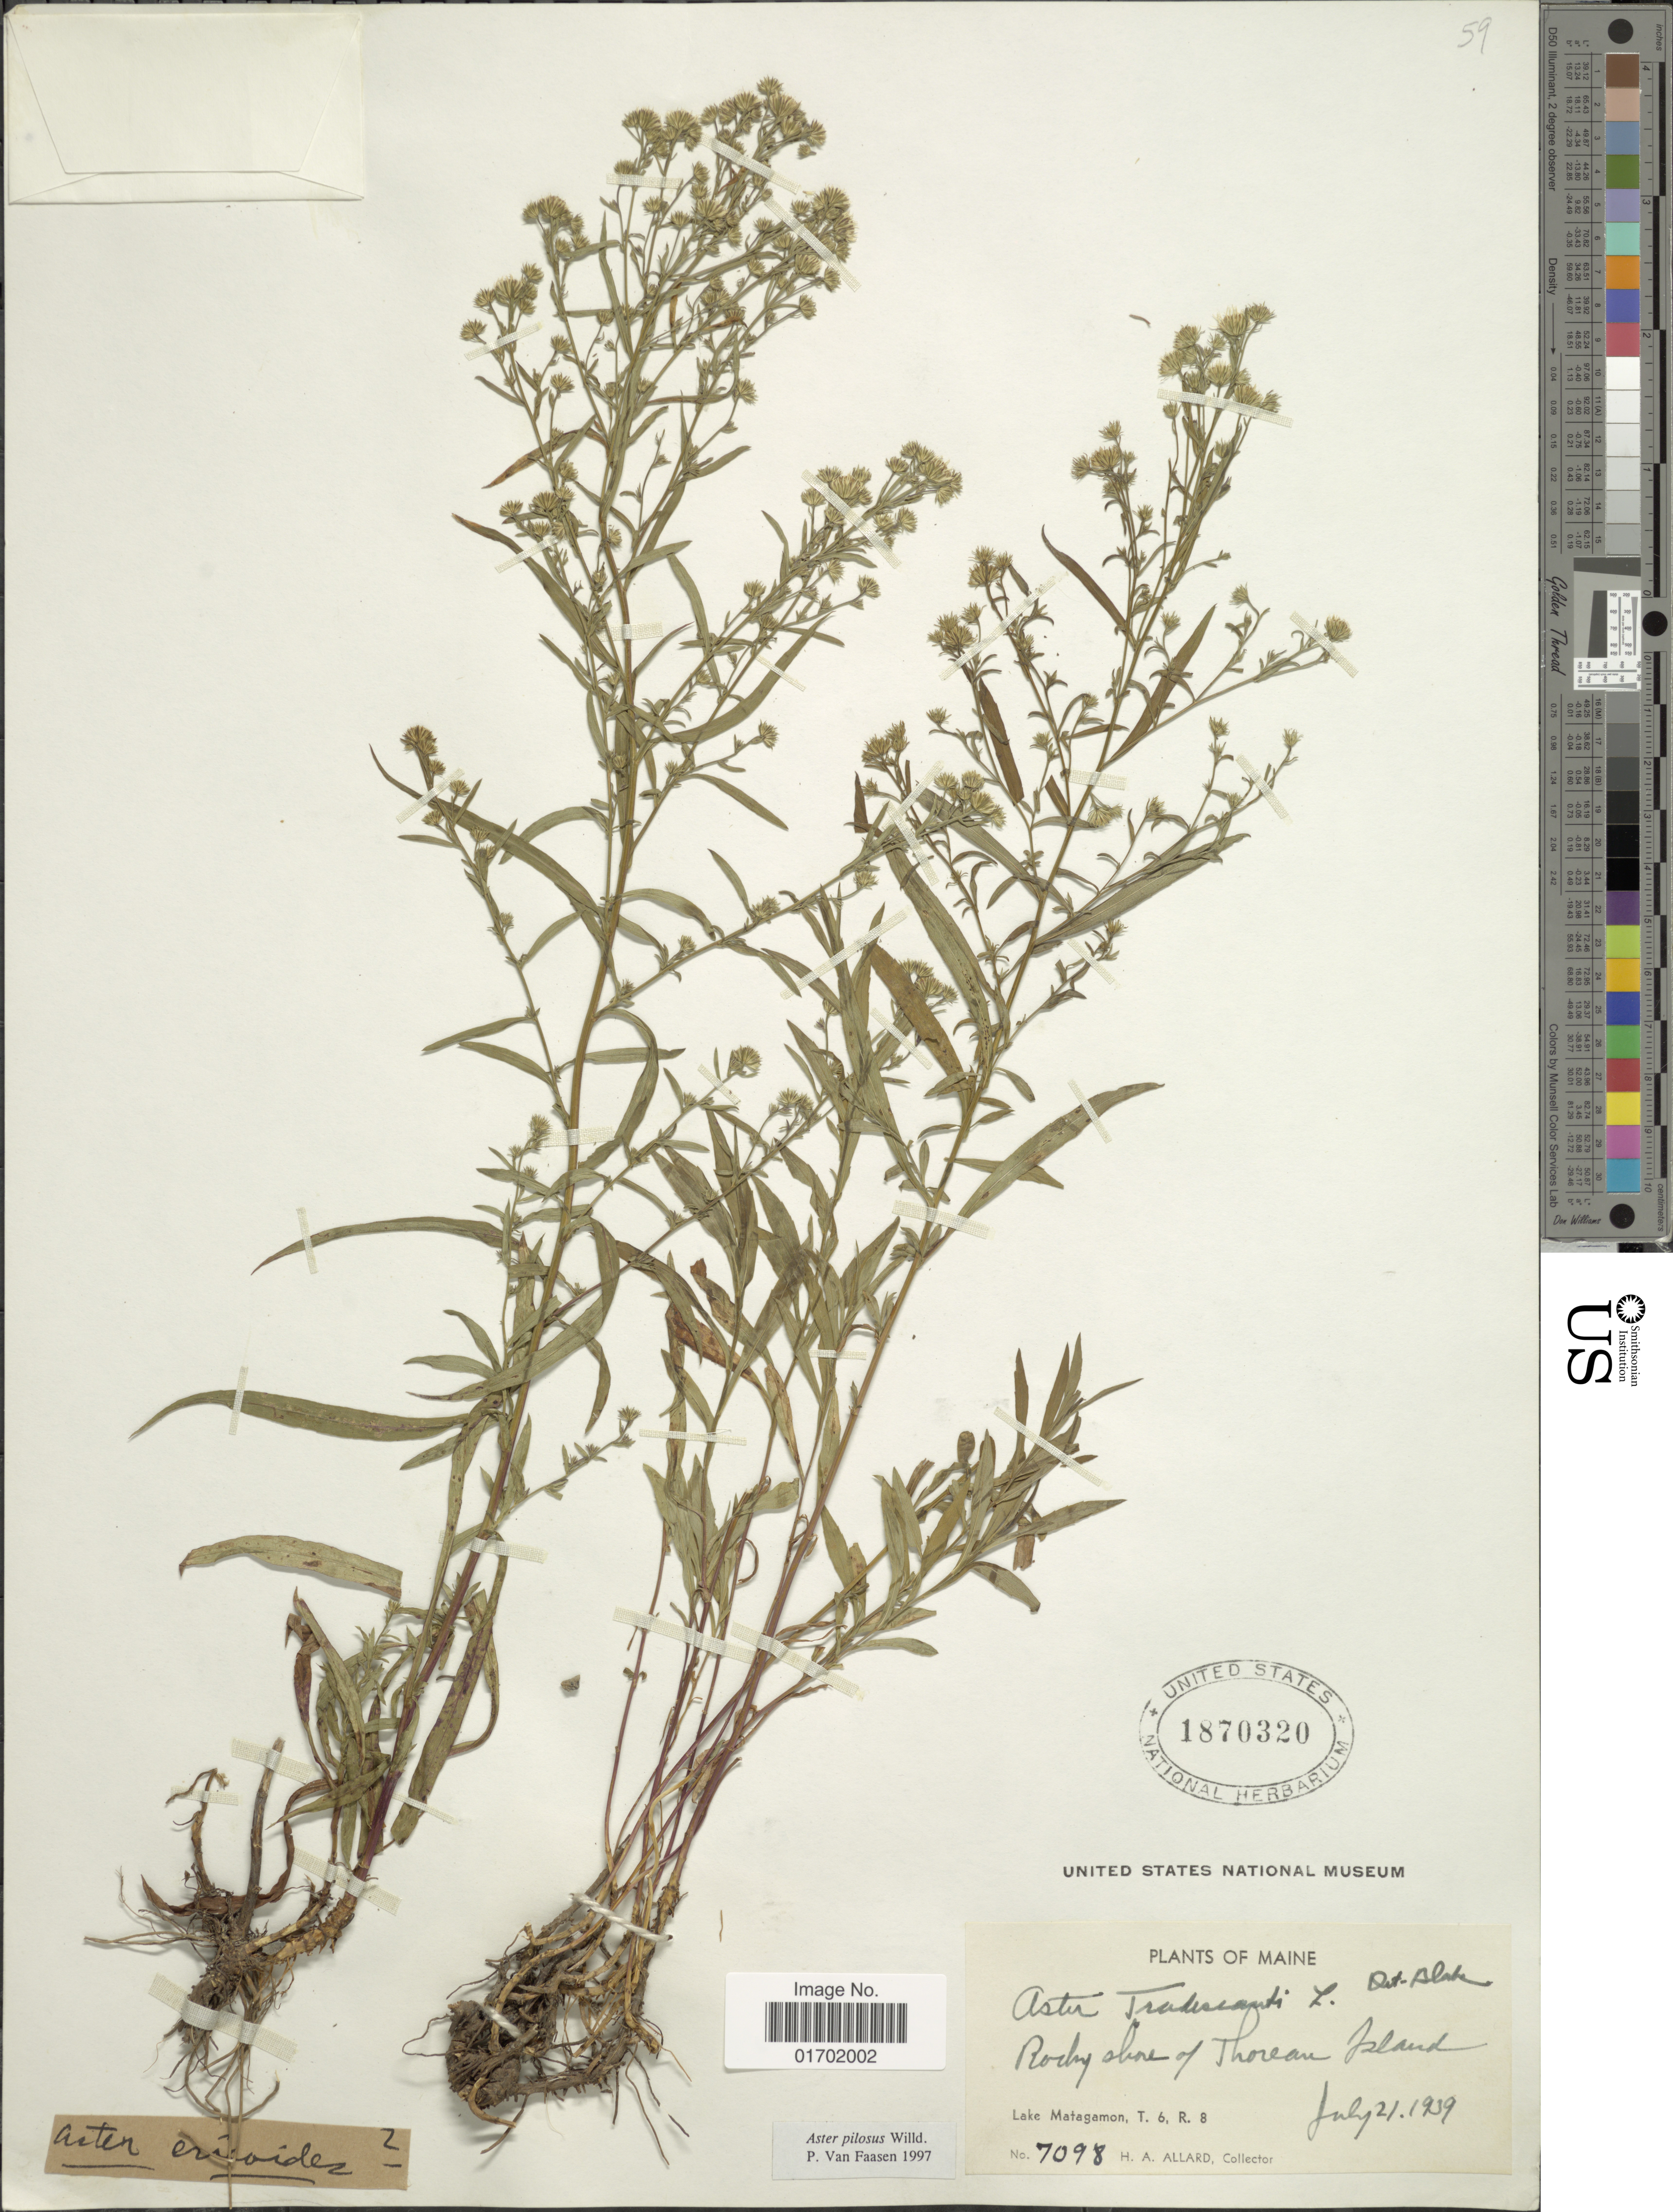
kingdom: Plantae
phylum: Tracheophyta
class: Magnoliopsida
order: Asterales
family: Asteraceae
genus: Symphyotrichum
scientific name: Symphyotrichum pilosum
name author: (Willd.) G.L. Nesom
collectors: H. A. Allard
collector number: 7098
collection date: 1939-07-21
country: United States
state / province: Maine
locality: Rocky shore of Thoreau Island, LakeMatagamon, T.6, R.8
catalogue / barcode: US 1870320